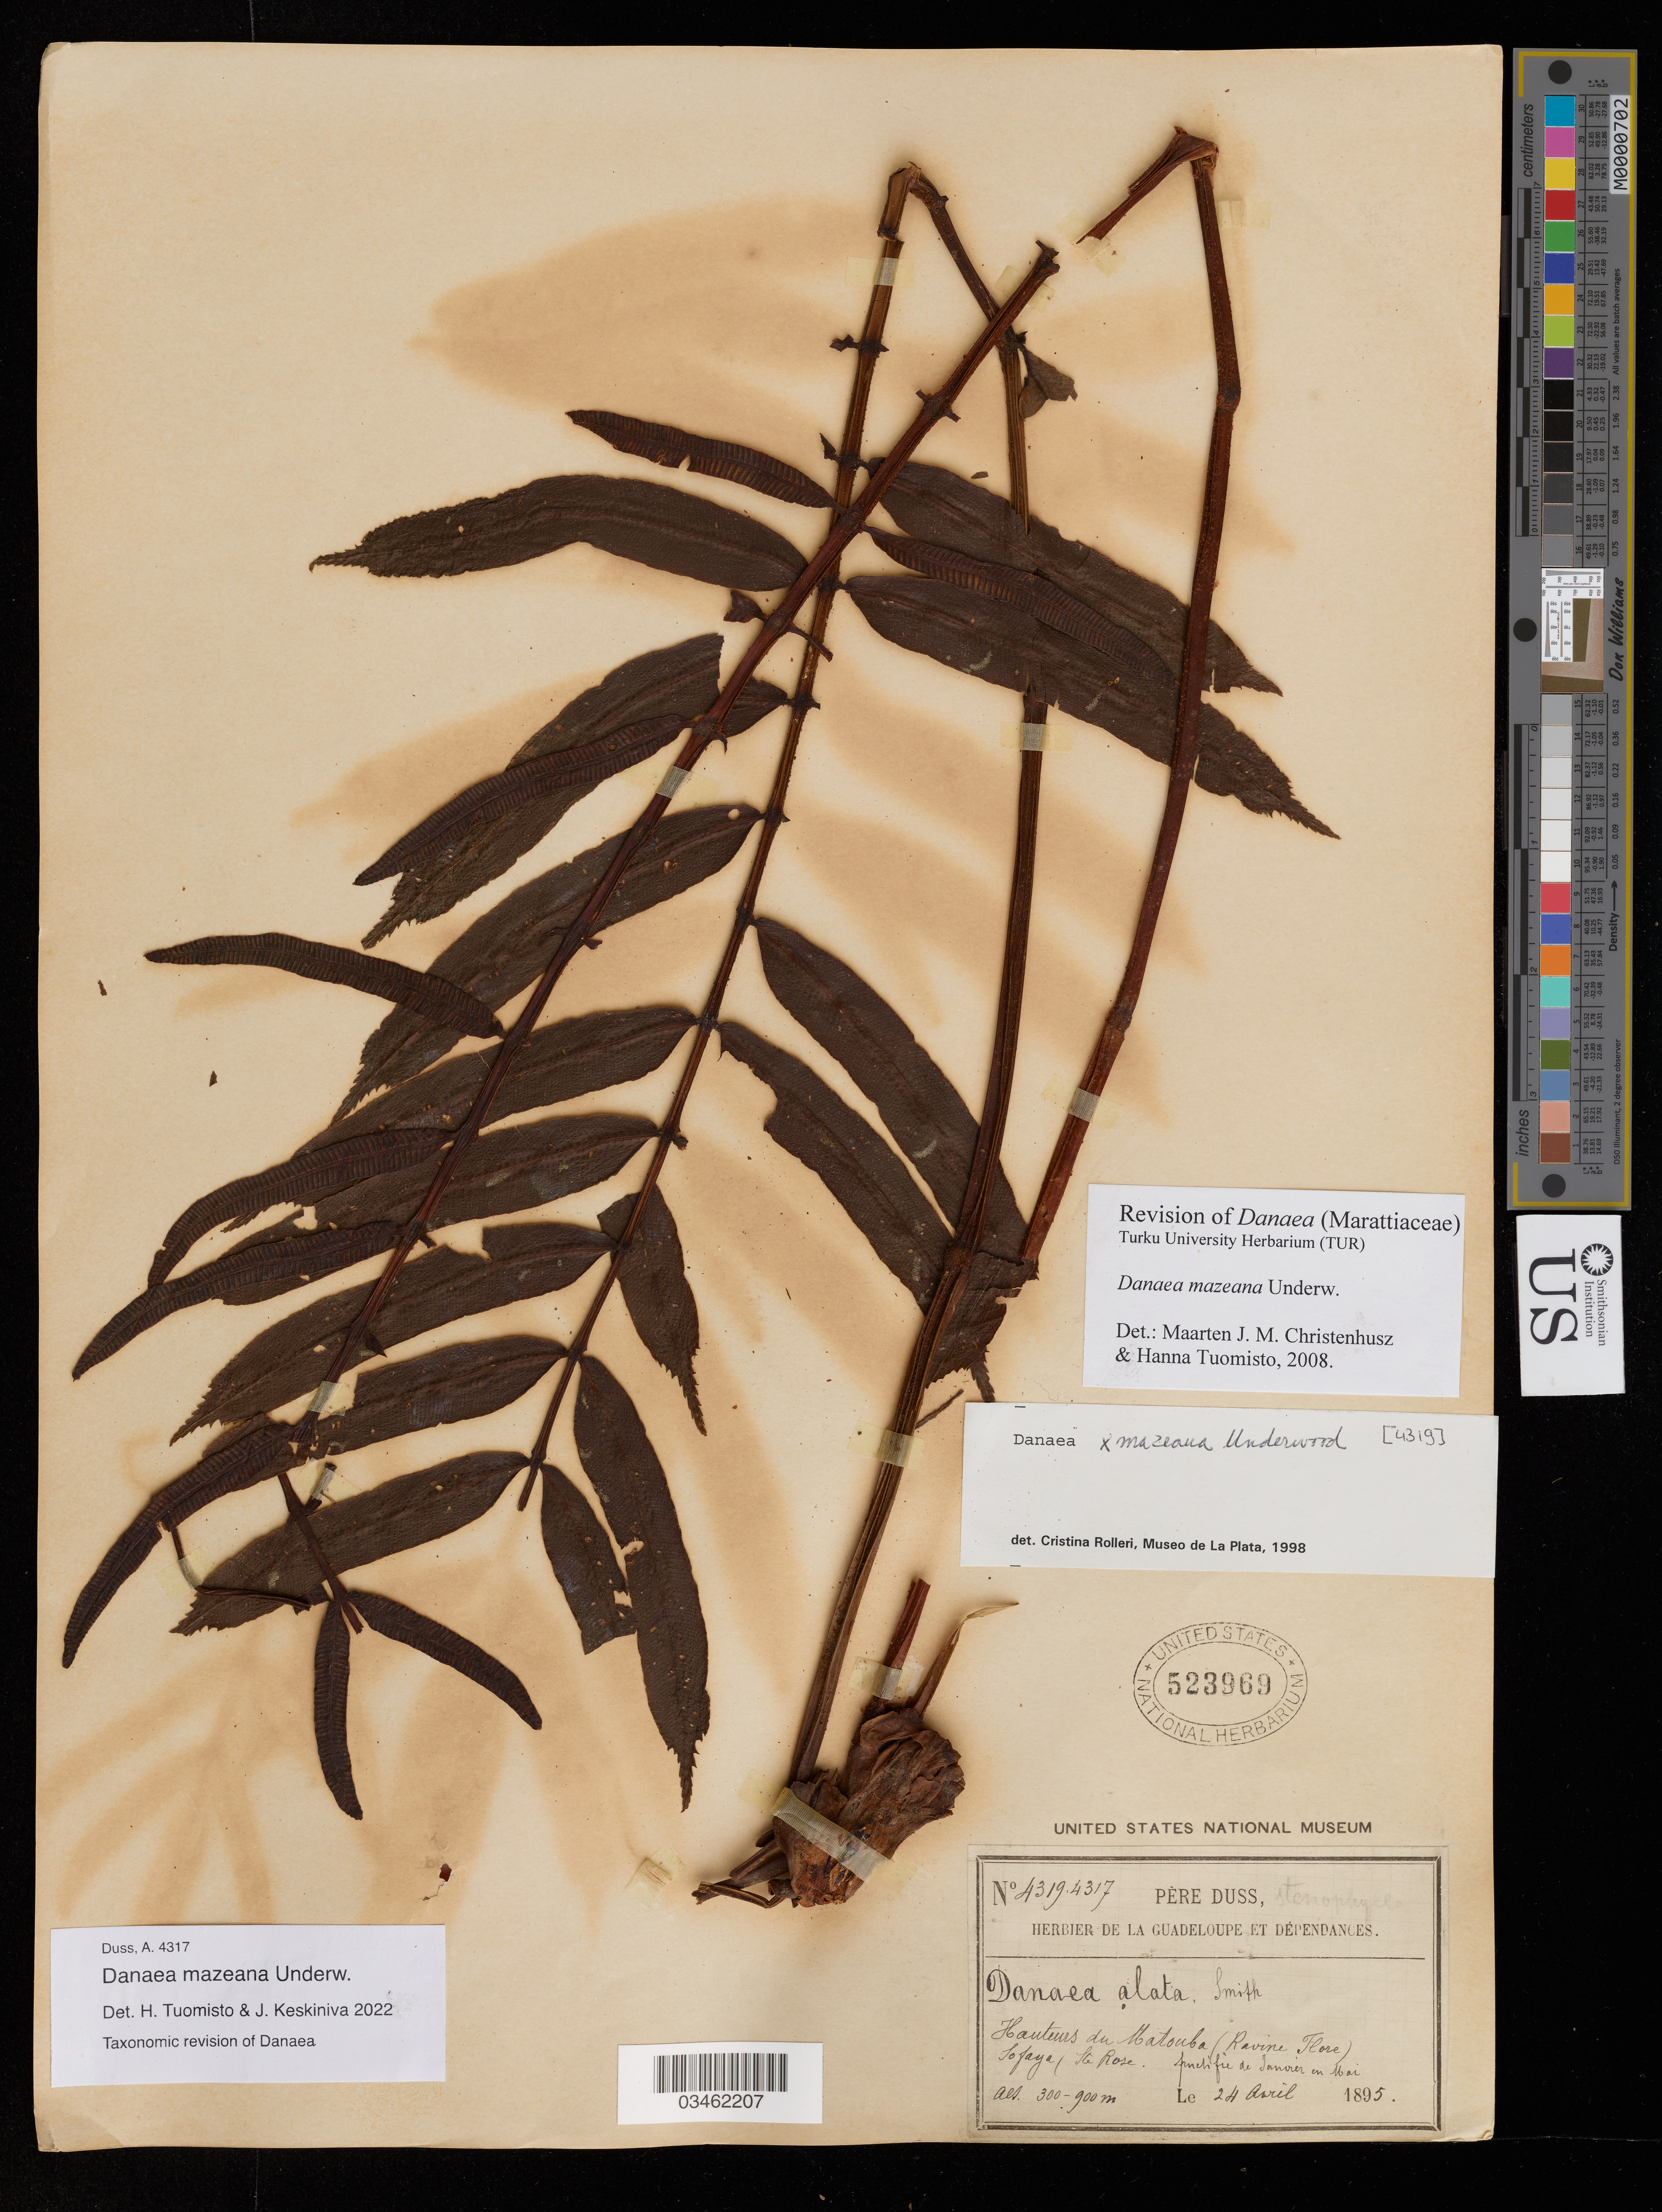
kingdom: Plantae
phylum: Tracheophyta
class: Polypodiopsida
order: Marattiales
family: Marattiaceae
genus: Danaea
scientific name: Danaea x manzeana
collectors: F. Duss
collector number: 4319.4317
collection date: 1895-04-24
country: Guadeloupe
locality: Hauteurs du Matouba (Ravine Flore). Sofaya Ste Rose.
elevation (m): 300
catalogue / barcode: US 523969